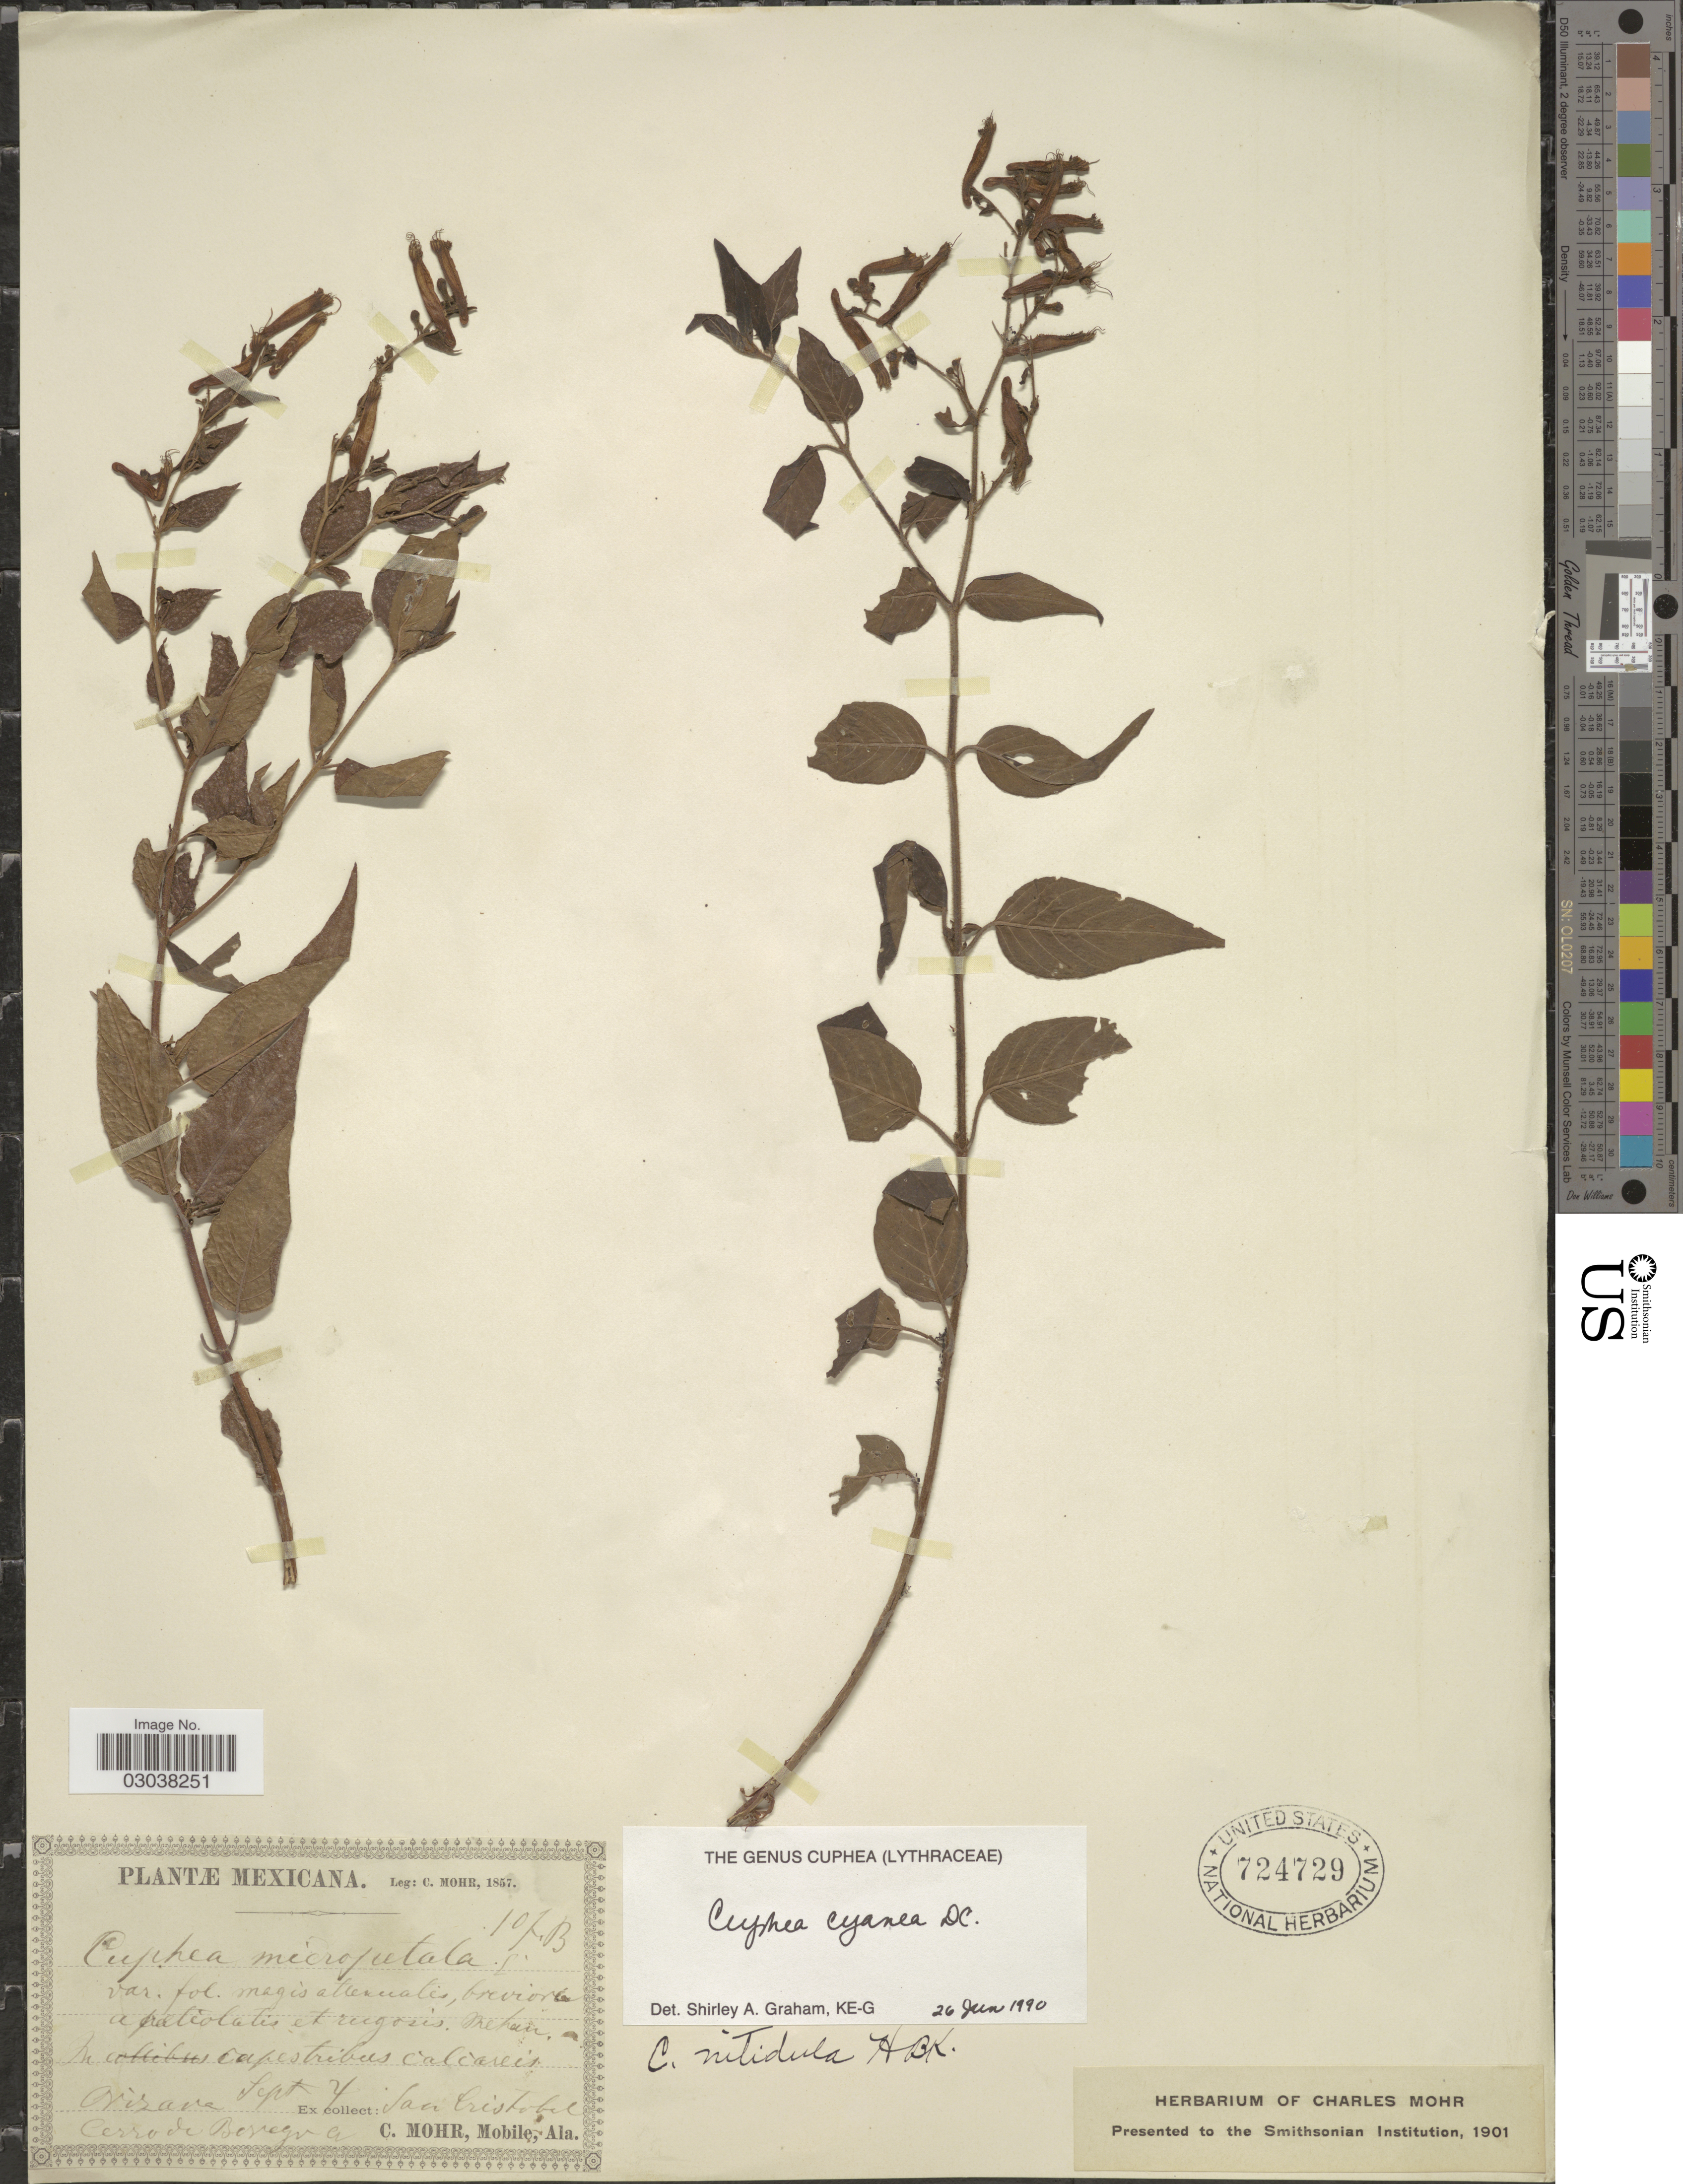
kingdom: Plantae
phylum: Tracheophyta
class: Magnoliopsida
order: Myrtales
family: Lythraceae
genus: Cuphea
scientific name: Cuphea cyanea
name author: DC.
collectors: Mohr, C. T. (herbarium)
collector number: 107 B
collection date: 1857-09-04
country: Mexico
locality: Orizave, San Cristobal. Cerra de Berrego.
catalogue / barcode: US 724729